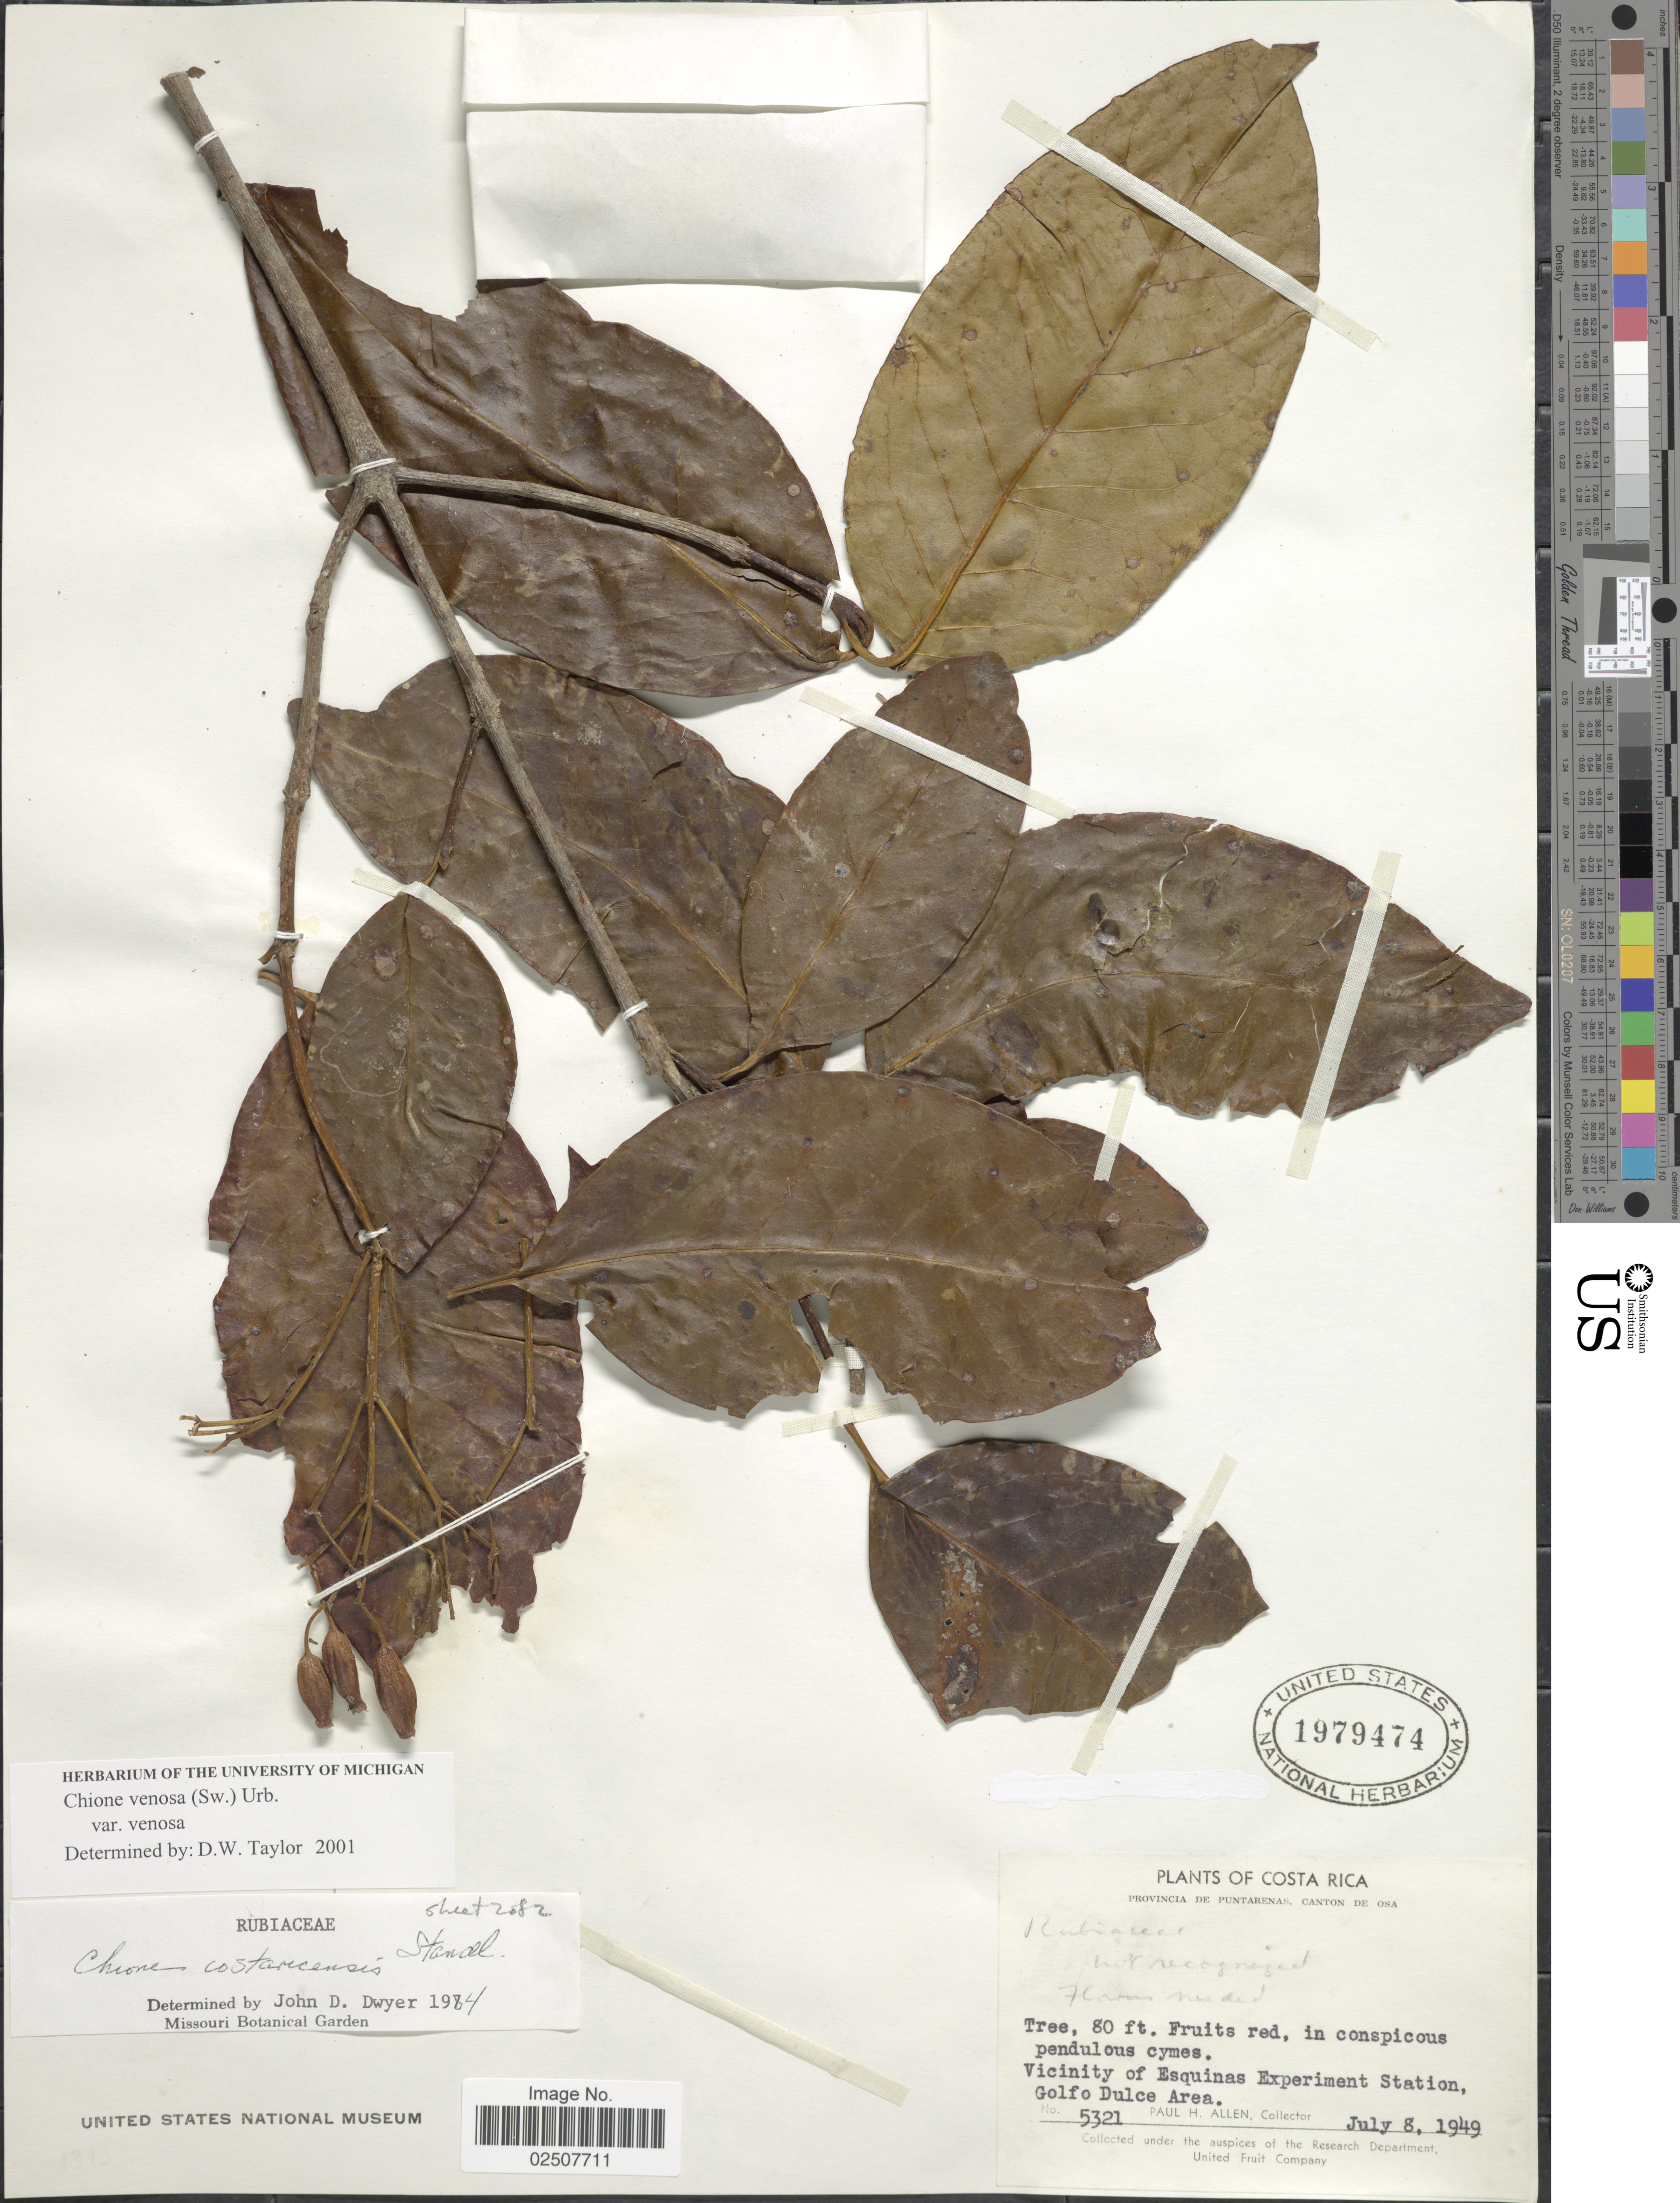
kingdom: Plantae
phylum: Tracheophyta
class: Magnoliopsida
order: Gentianales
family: Rubiaceae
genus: Chione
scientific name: Chione venosa var. venosa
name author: (Sw.) Urb.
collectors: P. H. Allen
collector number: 5321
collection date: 1949-07-08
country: Costa Rica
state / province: Puntarenas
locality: Canton de Osa, Vicinity of Esquinas Experiment Station, Golfo Dulce Area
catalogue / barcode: US 1979474